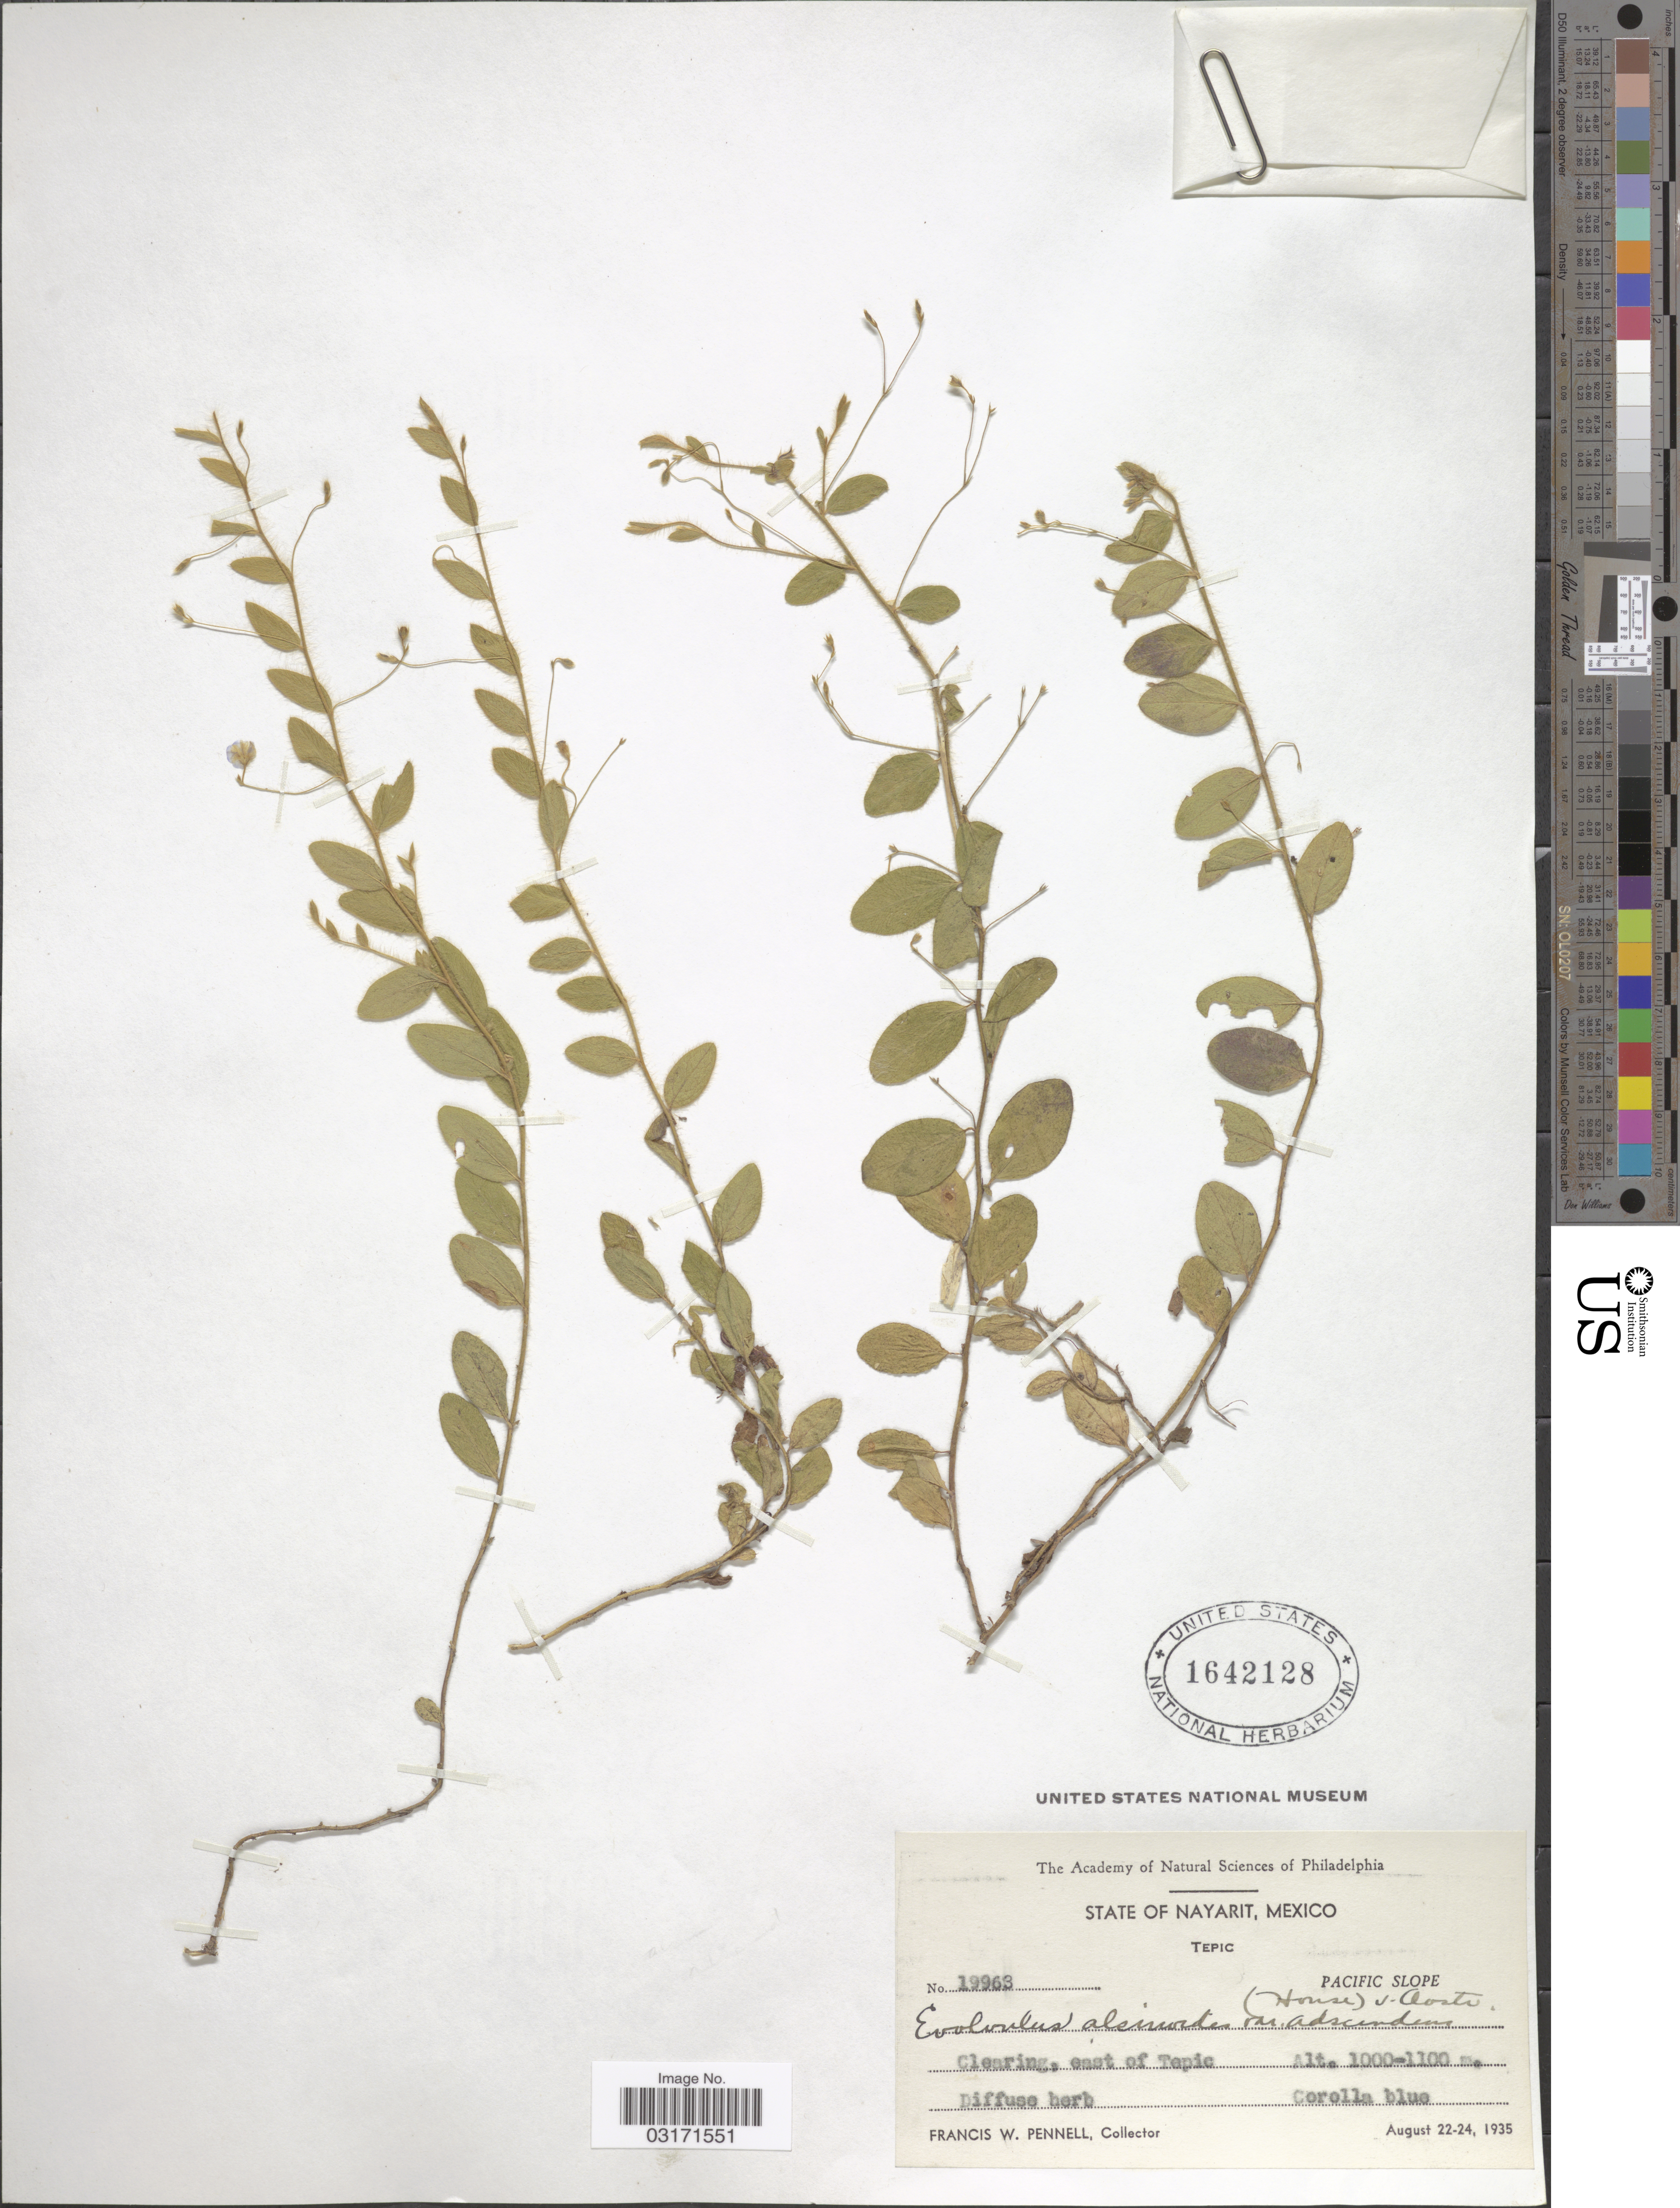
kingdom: Plantae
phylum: Tracheophyta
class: Magnoliopsida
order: Solanales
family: Convolvulaceae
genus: Evolvulus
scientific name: Evolvulus alsinoides var. adscendens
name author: (House) Ooststr.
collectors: F. W. Pennell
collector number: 19963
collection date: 1935-08-22/1935-08-24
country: Mexico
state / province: Nayarit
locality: Tepic, Pacific Slope, east of Tepic.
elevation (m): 1000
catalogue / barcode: US 1642128